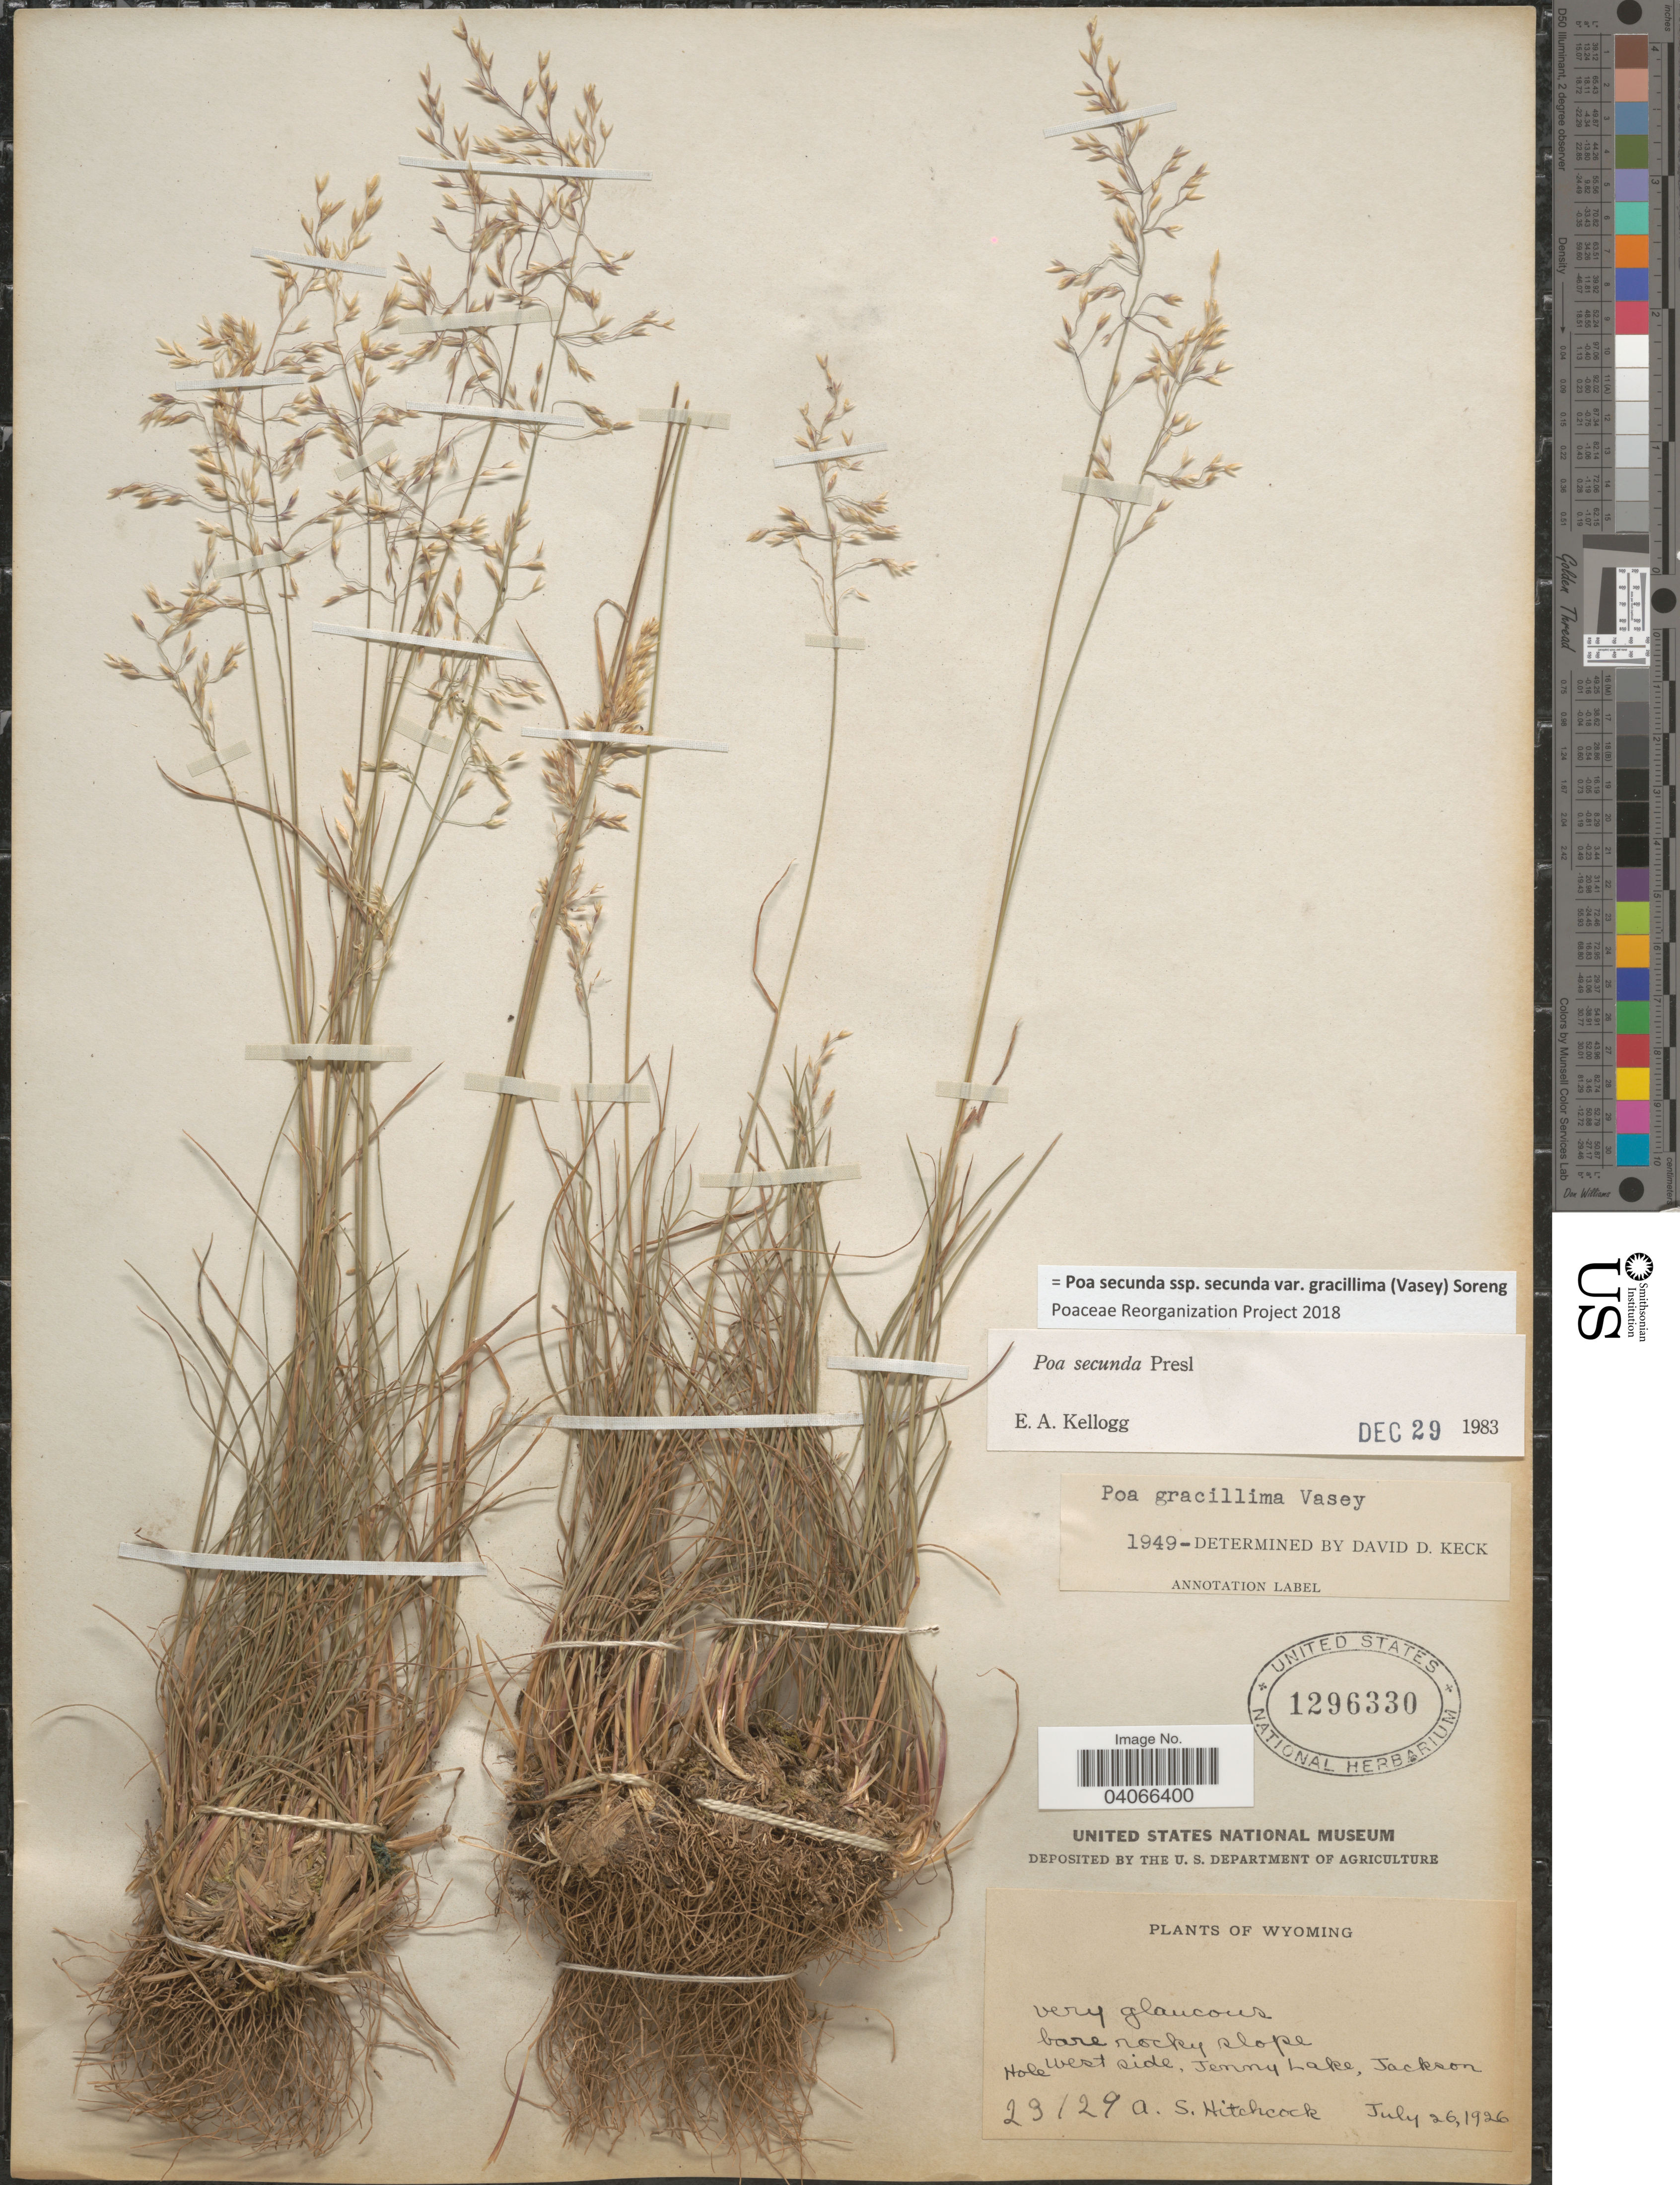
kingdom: Plantae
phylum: Tracheophyta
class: Liliopsida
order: Poales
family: Poaceae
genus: Poa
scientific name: Poa secunda subsp. secunda var. gracillima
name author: (Vasey) Soreng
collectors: A. S. Hitchcock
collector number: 23129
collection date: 1926-07-26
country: United States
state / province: Wyoming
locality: Bare rocky slope. West side Jenny Lake, Jackson Hole.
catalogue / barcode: US 1296330